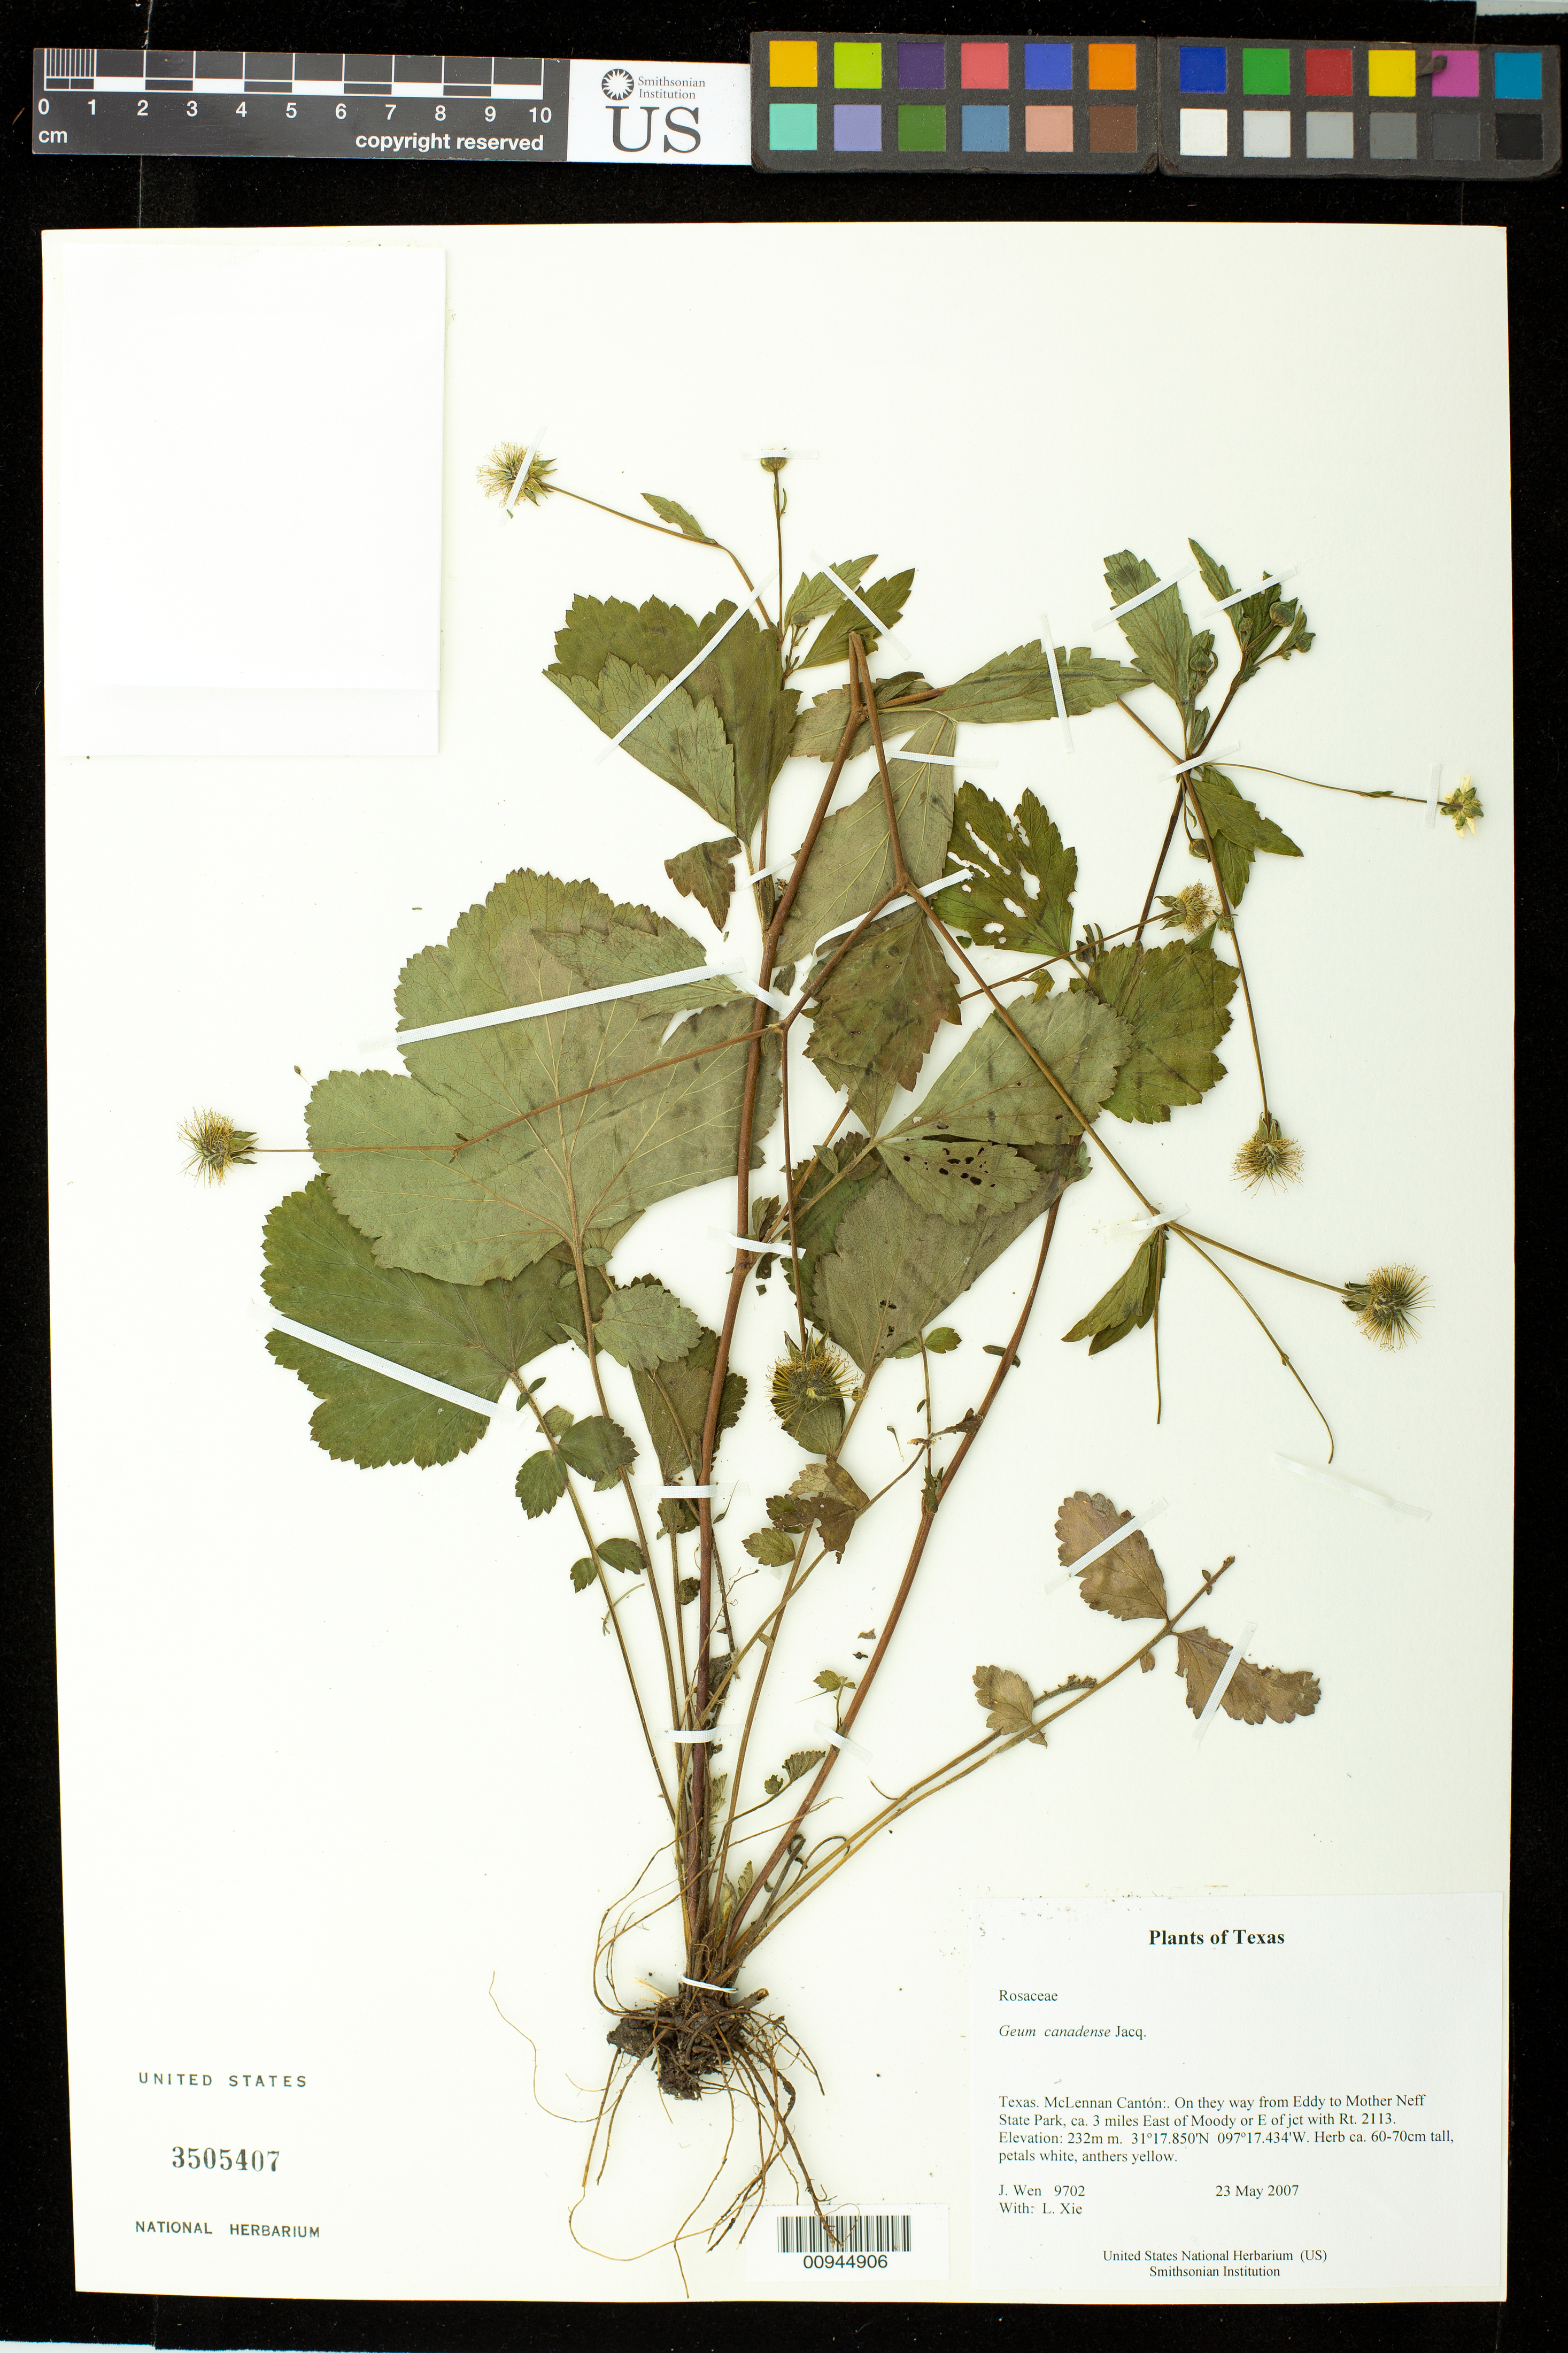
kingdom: Plantae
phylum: Tracheophyta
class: Magnoliopsida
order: Rosales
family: Rosaceae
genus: Geum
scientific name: Geum canadense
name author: Jacq.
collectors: J. Wen & L. Xie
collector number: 9702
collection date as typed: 23 May 2007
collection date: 2007-05-23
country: United States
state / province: Texas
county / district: McLennan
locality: On they way from Eddy to Mother Neff State Park, ca. 3 miles East of Moody or E of jct with Rt. 2113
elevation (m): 232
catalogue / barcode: US 3505407